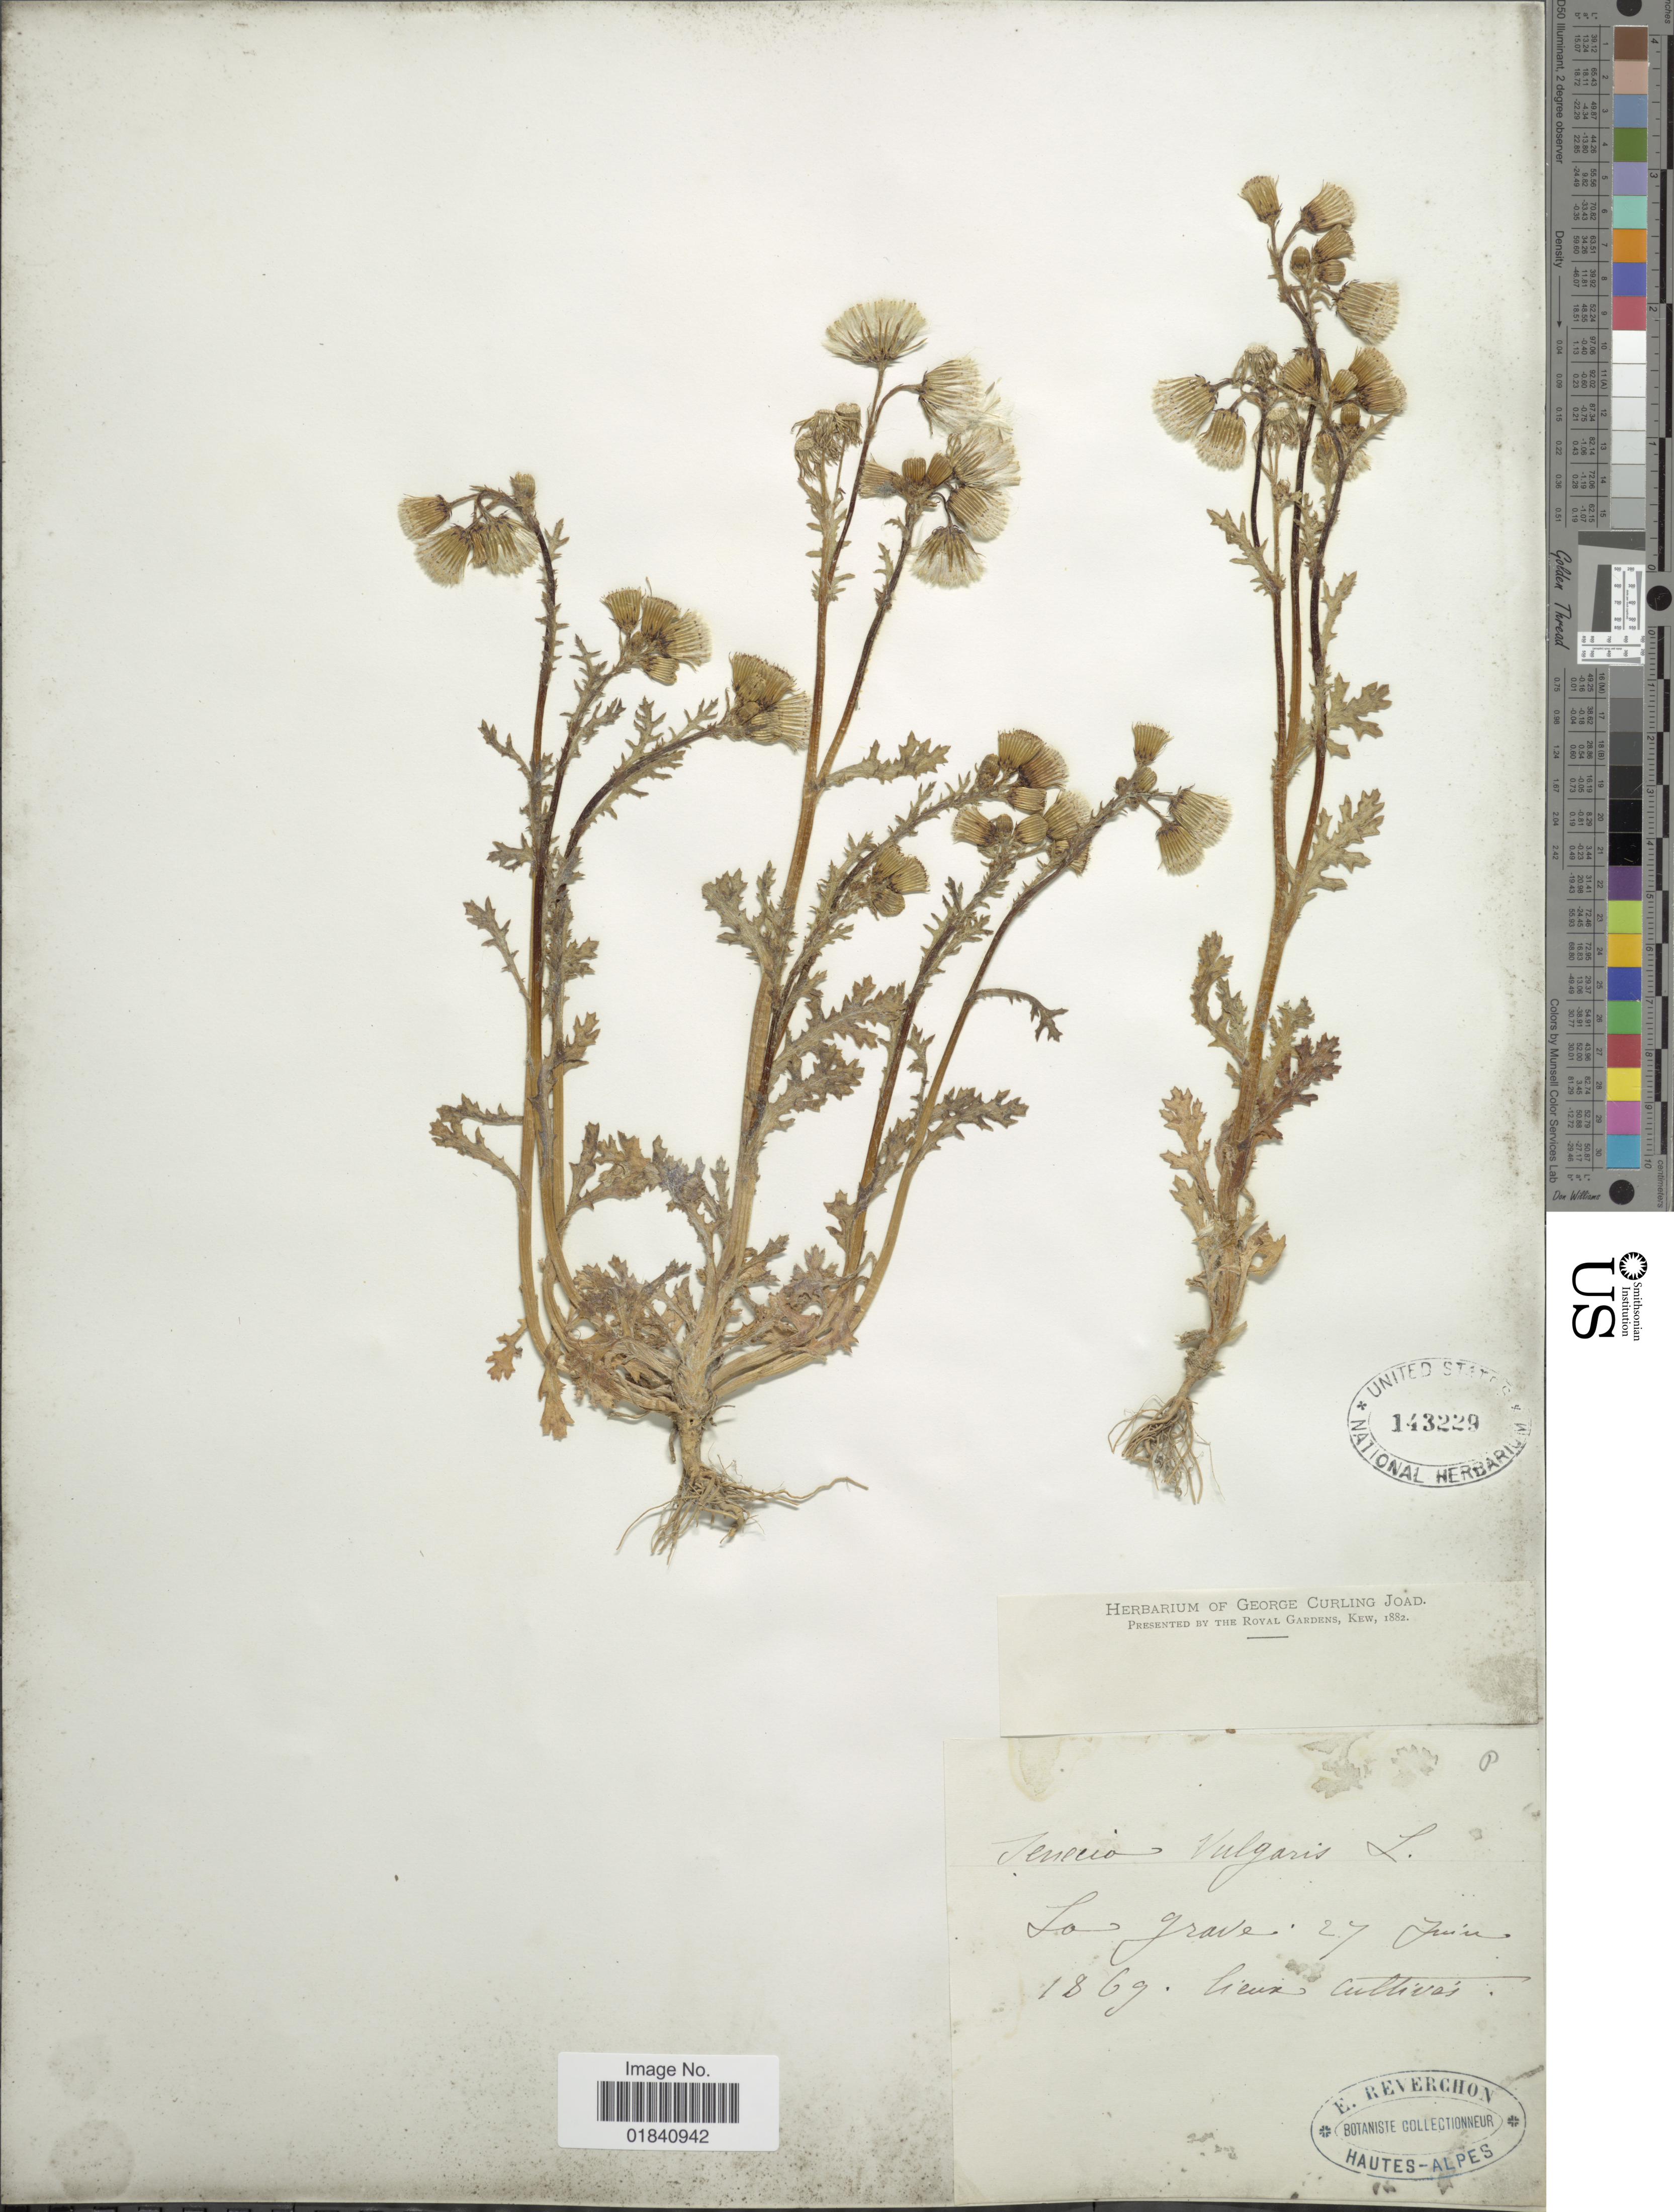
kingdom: Plantae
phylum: Tracheophyta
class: Magnoliopsida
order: Asterales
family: Asteraceae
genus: Senecio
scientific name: Senecio vulgaris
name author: L.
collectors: E. Reverchon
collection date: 1869-06-27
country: France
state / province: Provence-Alpes-Côte d'Azur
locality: La Grave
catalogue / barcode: US 143229